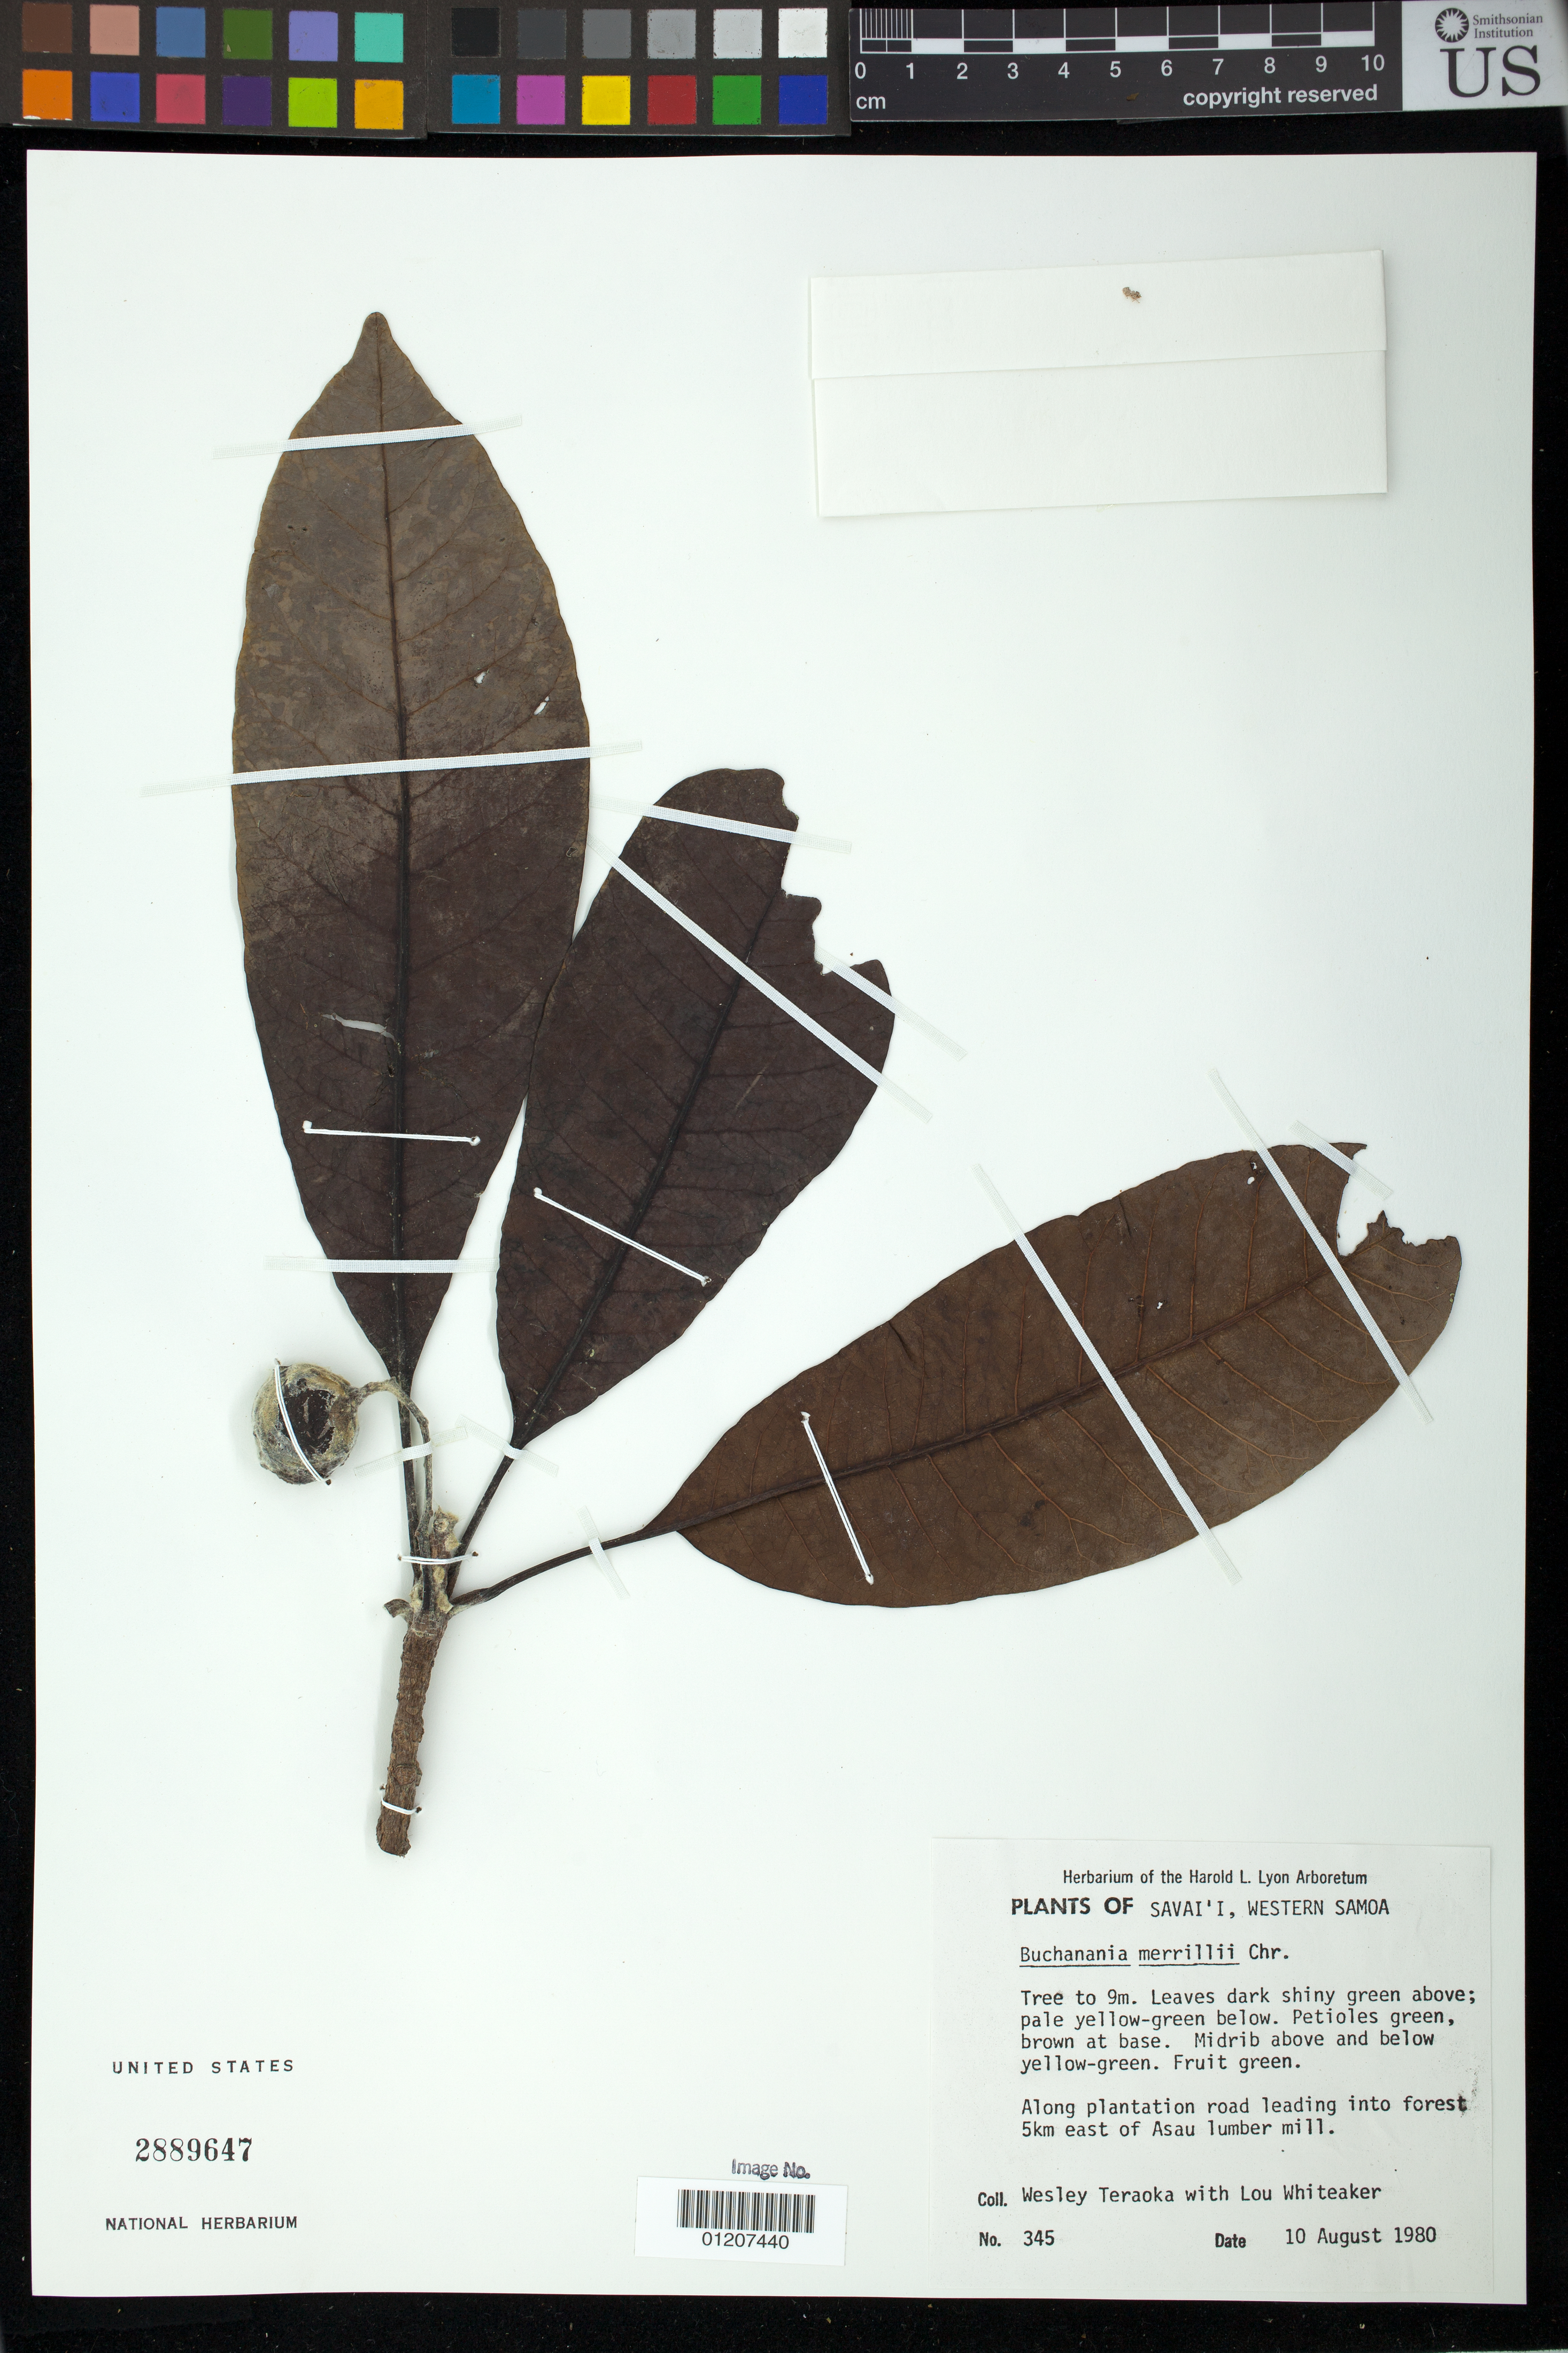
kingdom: Plantae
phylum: Tracheophyta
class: Magnoliopsida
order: Sapindales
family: Anacardiaceae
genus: Buchanania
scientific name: Buchanania merrillii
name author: Christoph.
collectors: W. Teraoka & L. Whiteaker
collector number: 345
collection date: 1980-08-10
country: Samoa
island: Savai'i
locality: Along plantation road leading into forest 5 km east of Asau lumber mill.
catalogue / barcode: US 2889647